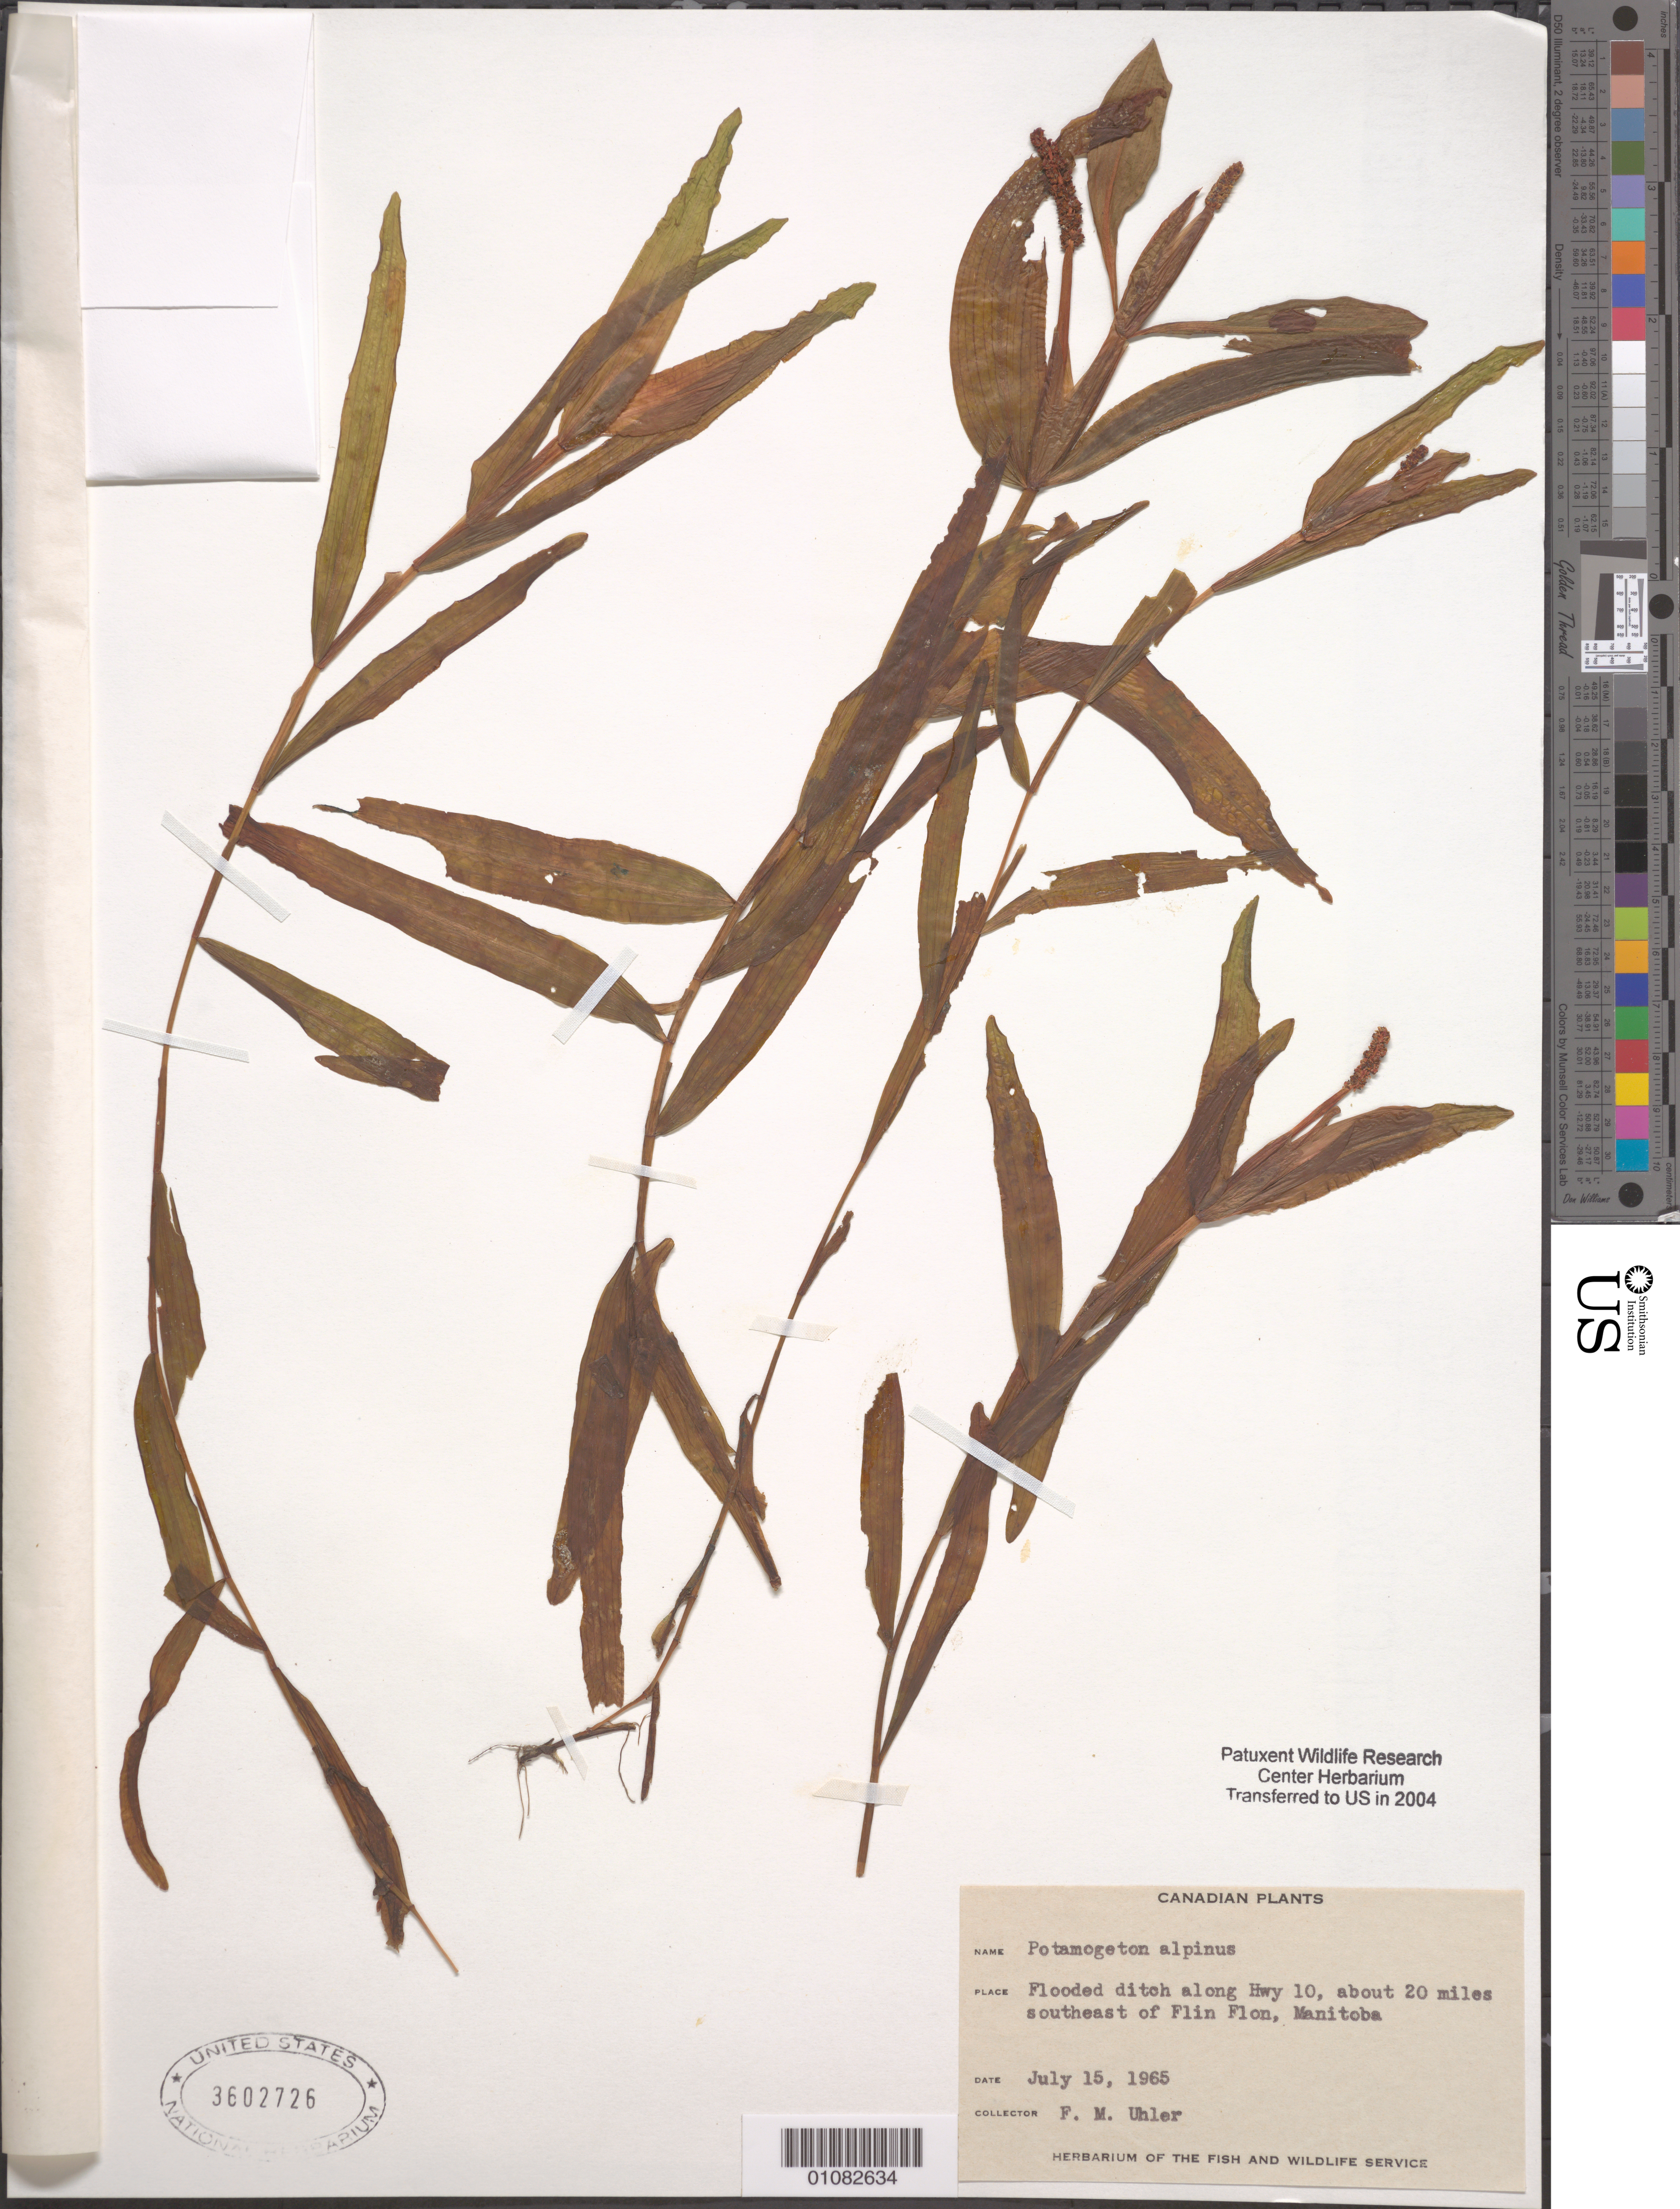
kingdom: Plantae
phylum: Tracheophyta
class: Liliopsida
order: Alismatales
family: Potamogetonaceae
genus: Potamogeton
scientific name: Potamogeton alpinus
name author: Balb.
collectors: F. Uhler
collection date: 1965-07-15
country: Canada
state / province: Manitoba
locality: ditch along Hwy 10, about 20 mi. SE of Flin Flon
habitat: Flooded ditch.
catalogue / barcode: US 3602726